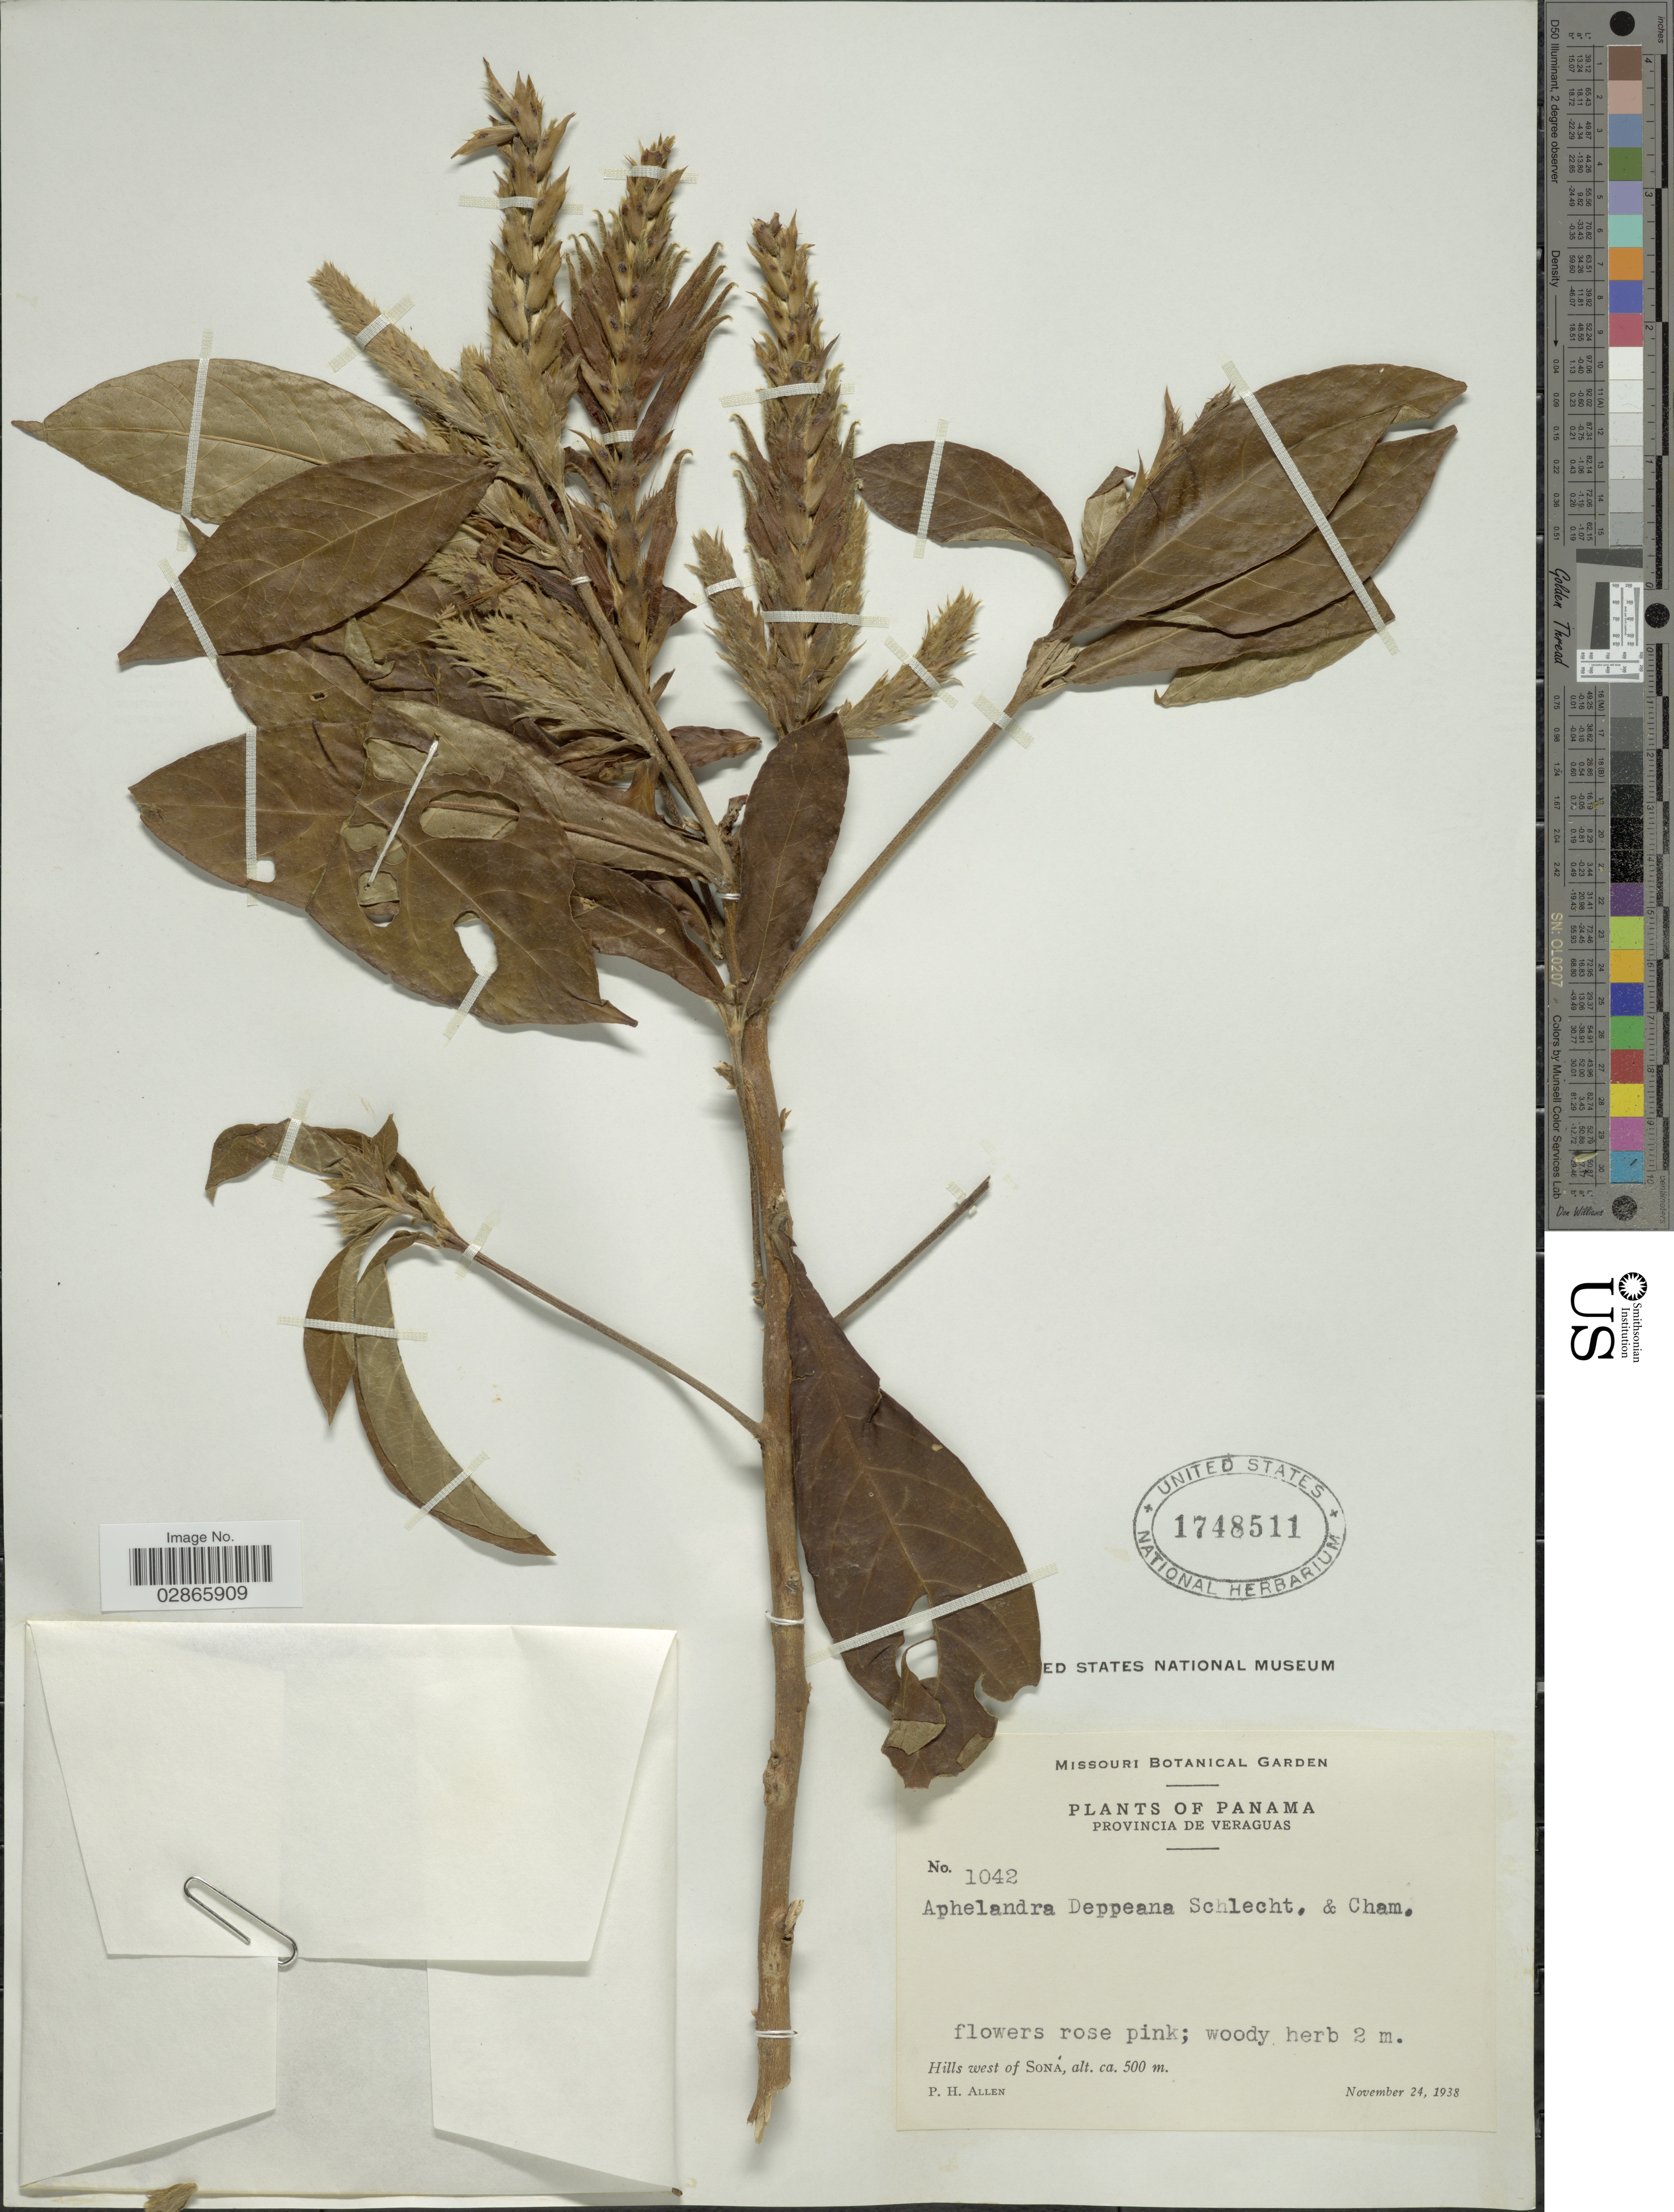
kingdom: Plantae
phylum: Tracheophyta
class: Magnoliopsida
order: Lamiales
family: Acanthaceae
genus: Aphelandra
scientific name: Aphelandra deppeana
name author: Schltdl. & Cham.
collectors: P. H. Allen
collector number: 1042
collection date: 1938-11-24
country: Panama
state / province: Veraguas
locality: Hills west of Sona.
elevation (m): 500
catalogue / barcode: US 1748511